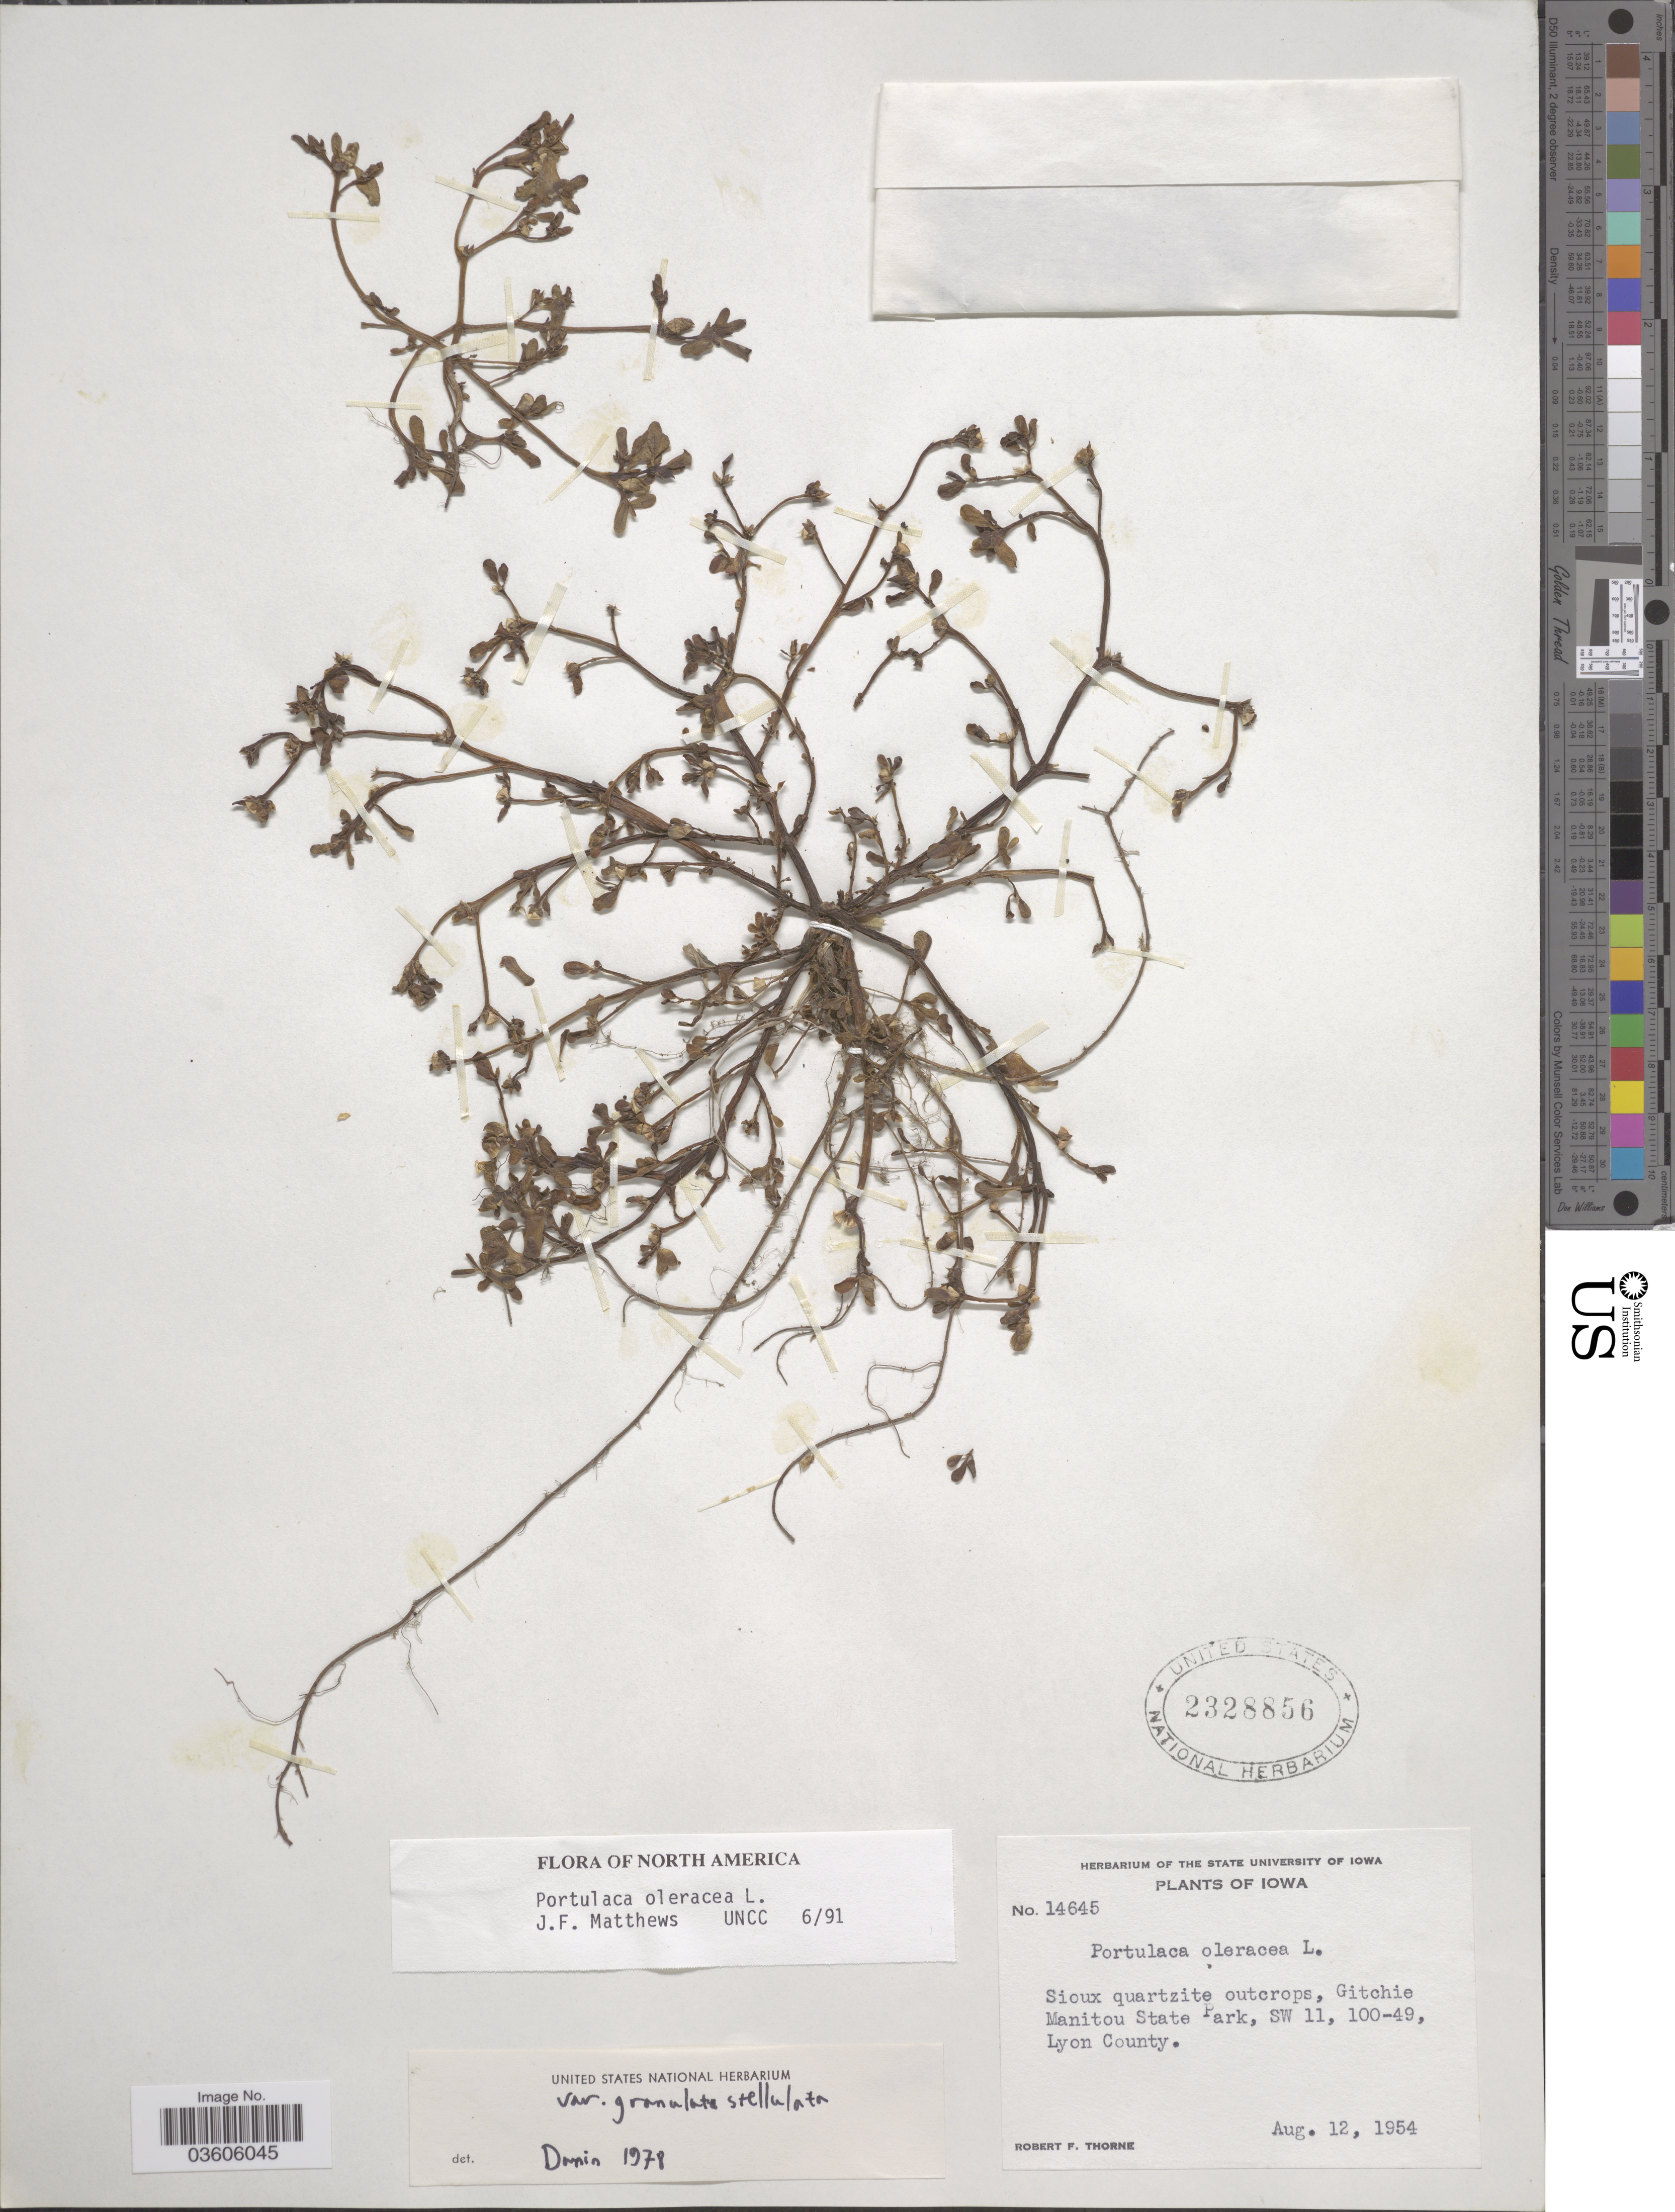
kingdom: Plantae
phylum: Tracheophyta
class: Magnoliopsida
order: Caryophyllales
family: Portulacaceae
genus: Portulaca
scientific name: Portulaca oleracea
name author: L.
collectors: R. F. Thorne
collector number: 14645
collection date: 1954-08-12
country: United States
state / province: Iowa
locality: Gitchie Manitou State Park, SW 11, 100-49, Lyon County.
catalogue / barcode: US 2328856